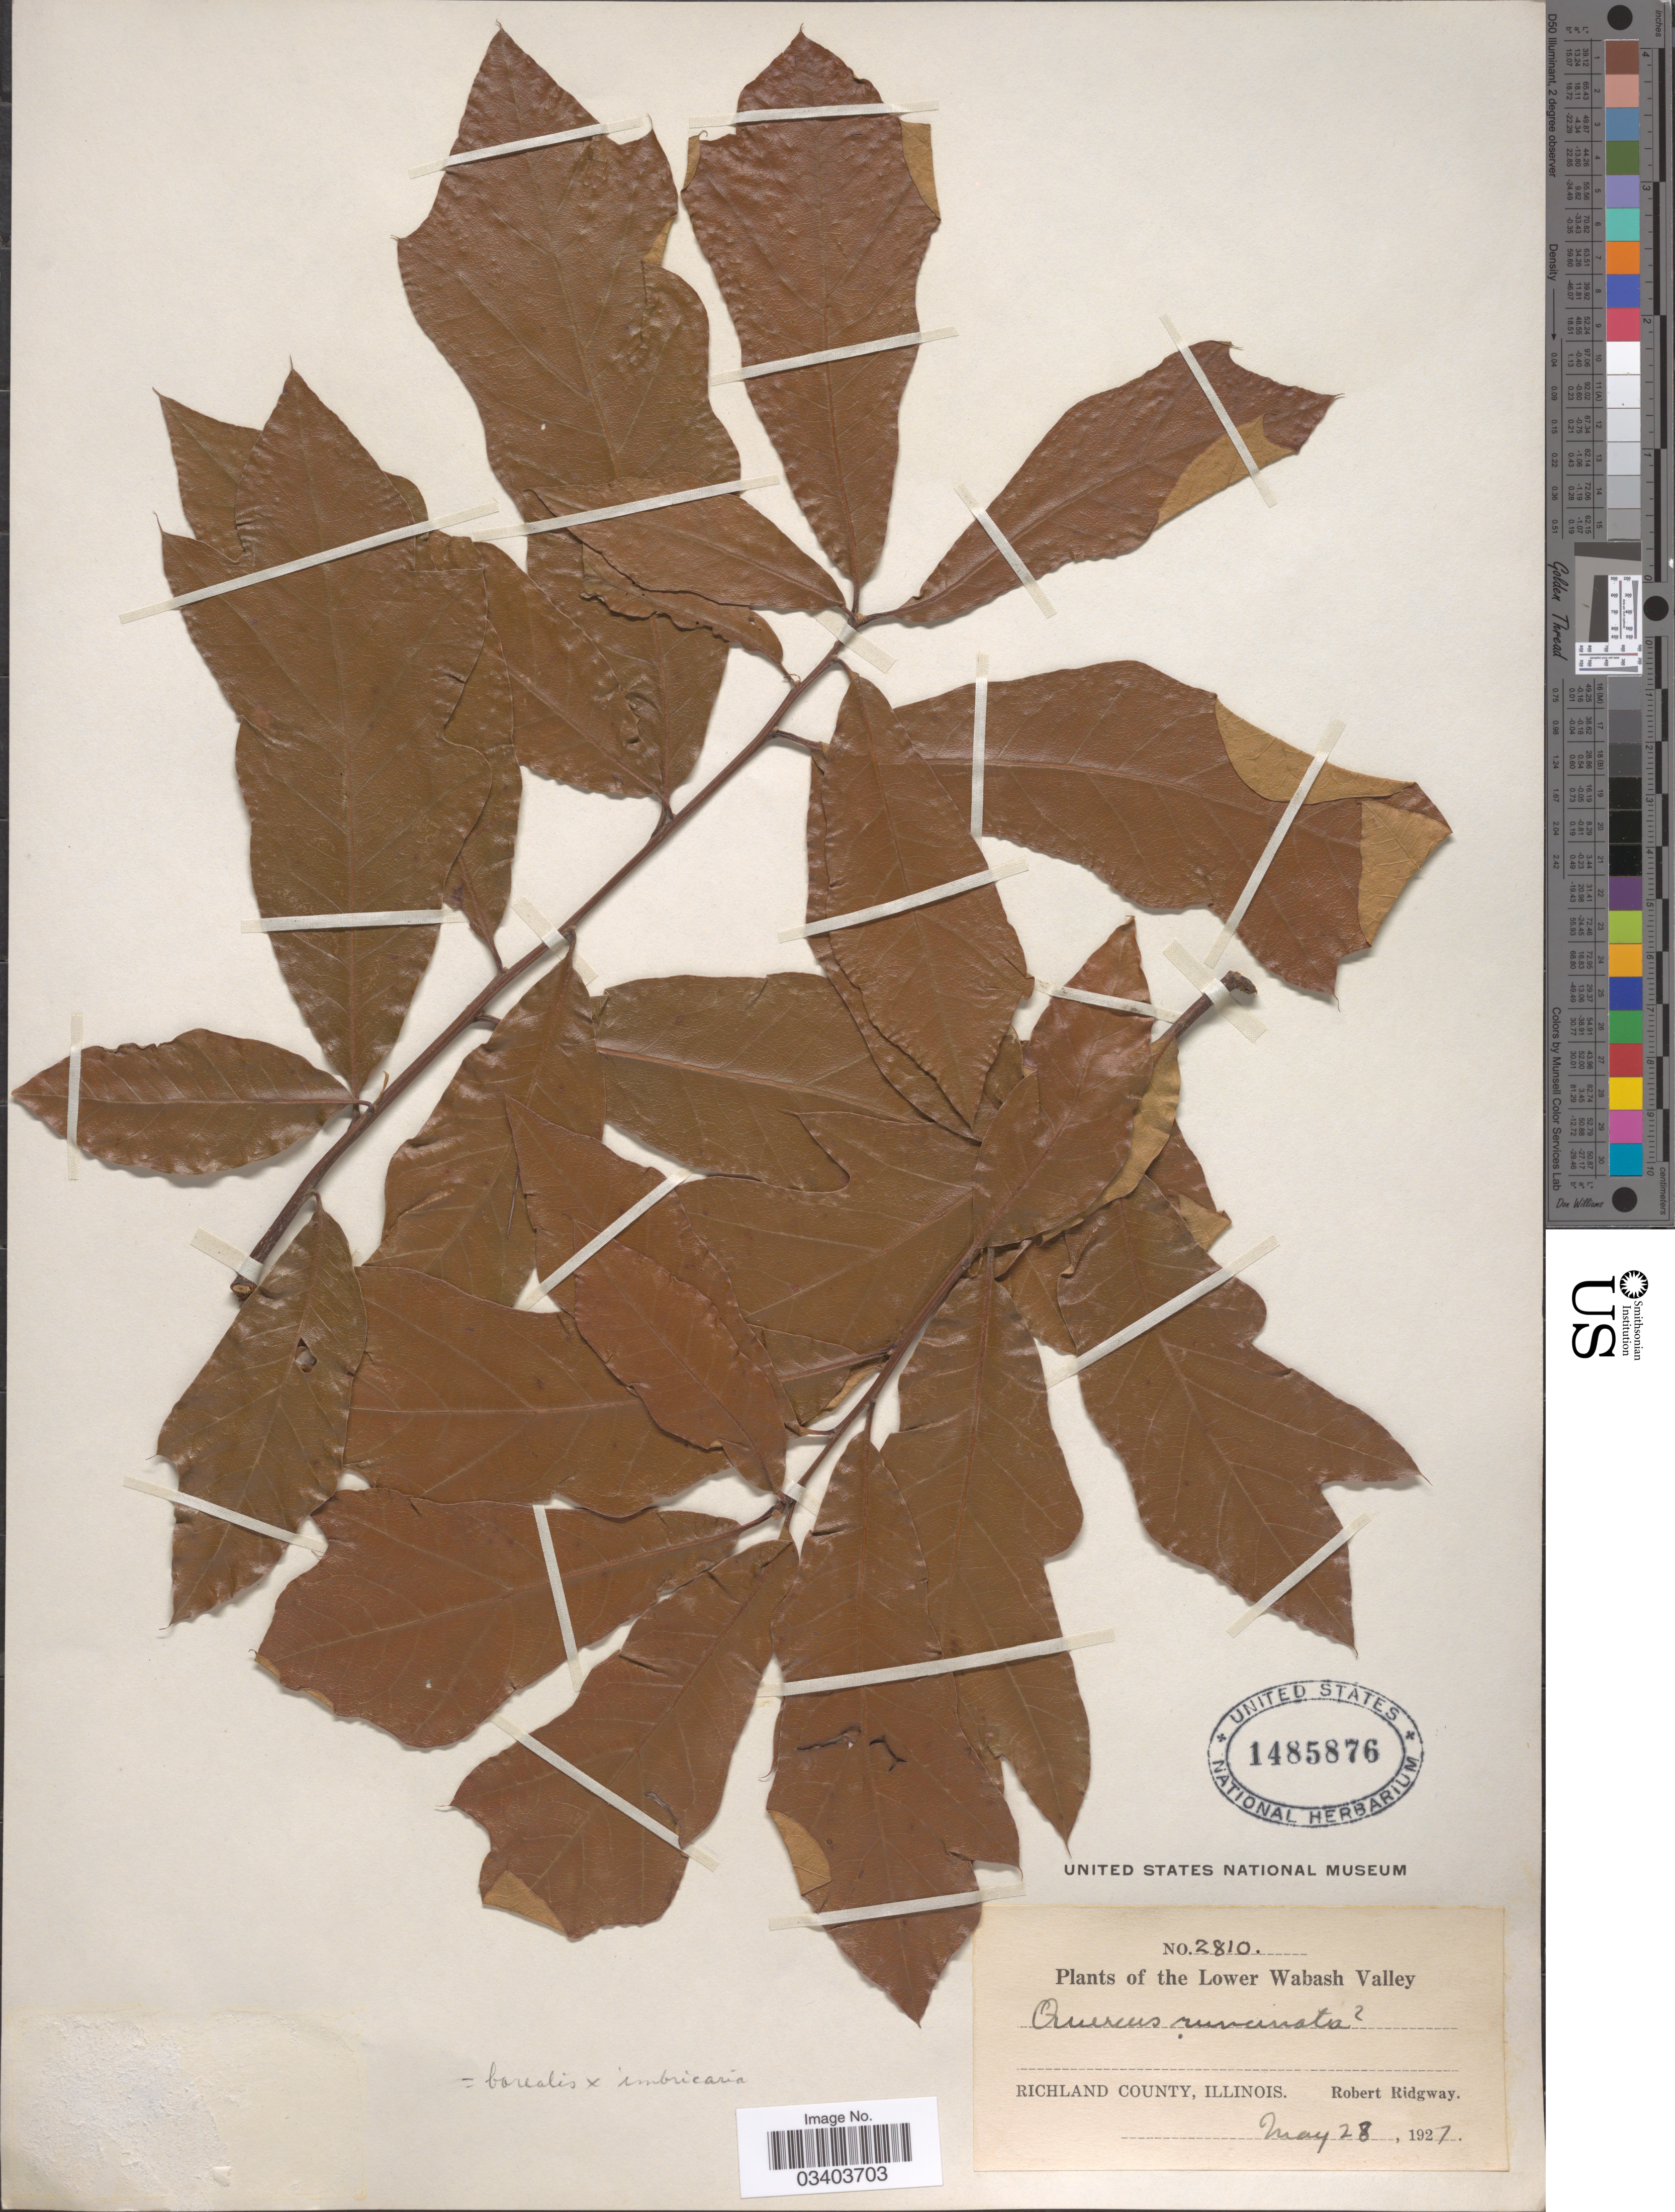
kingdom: Plantae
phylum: Tracheophyta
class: Magnoliopsida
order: Fagales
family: Fagaceae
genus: Quercus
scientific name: Quercus borealis x Q. imbricaria Michx.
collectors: R. Ridgway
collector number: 2810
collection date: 1927-05-28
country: United States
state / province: Illinois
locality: Lower Wabash Valley. Richland County.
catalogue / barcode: US 1485876